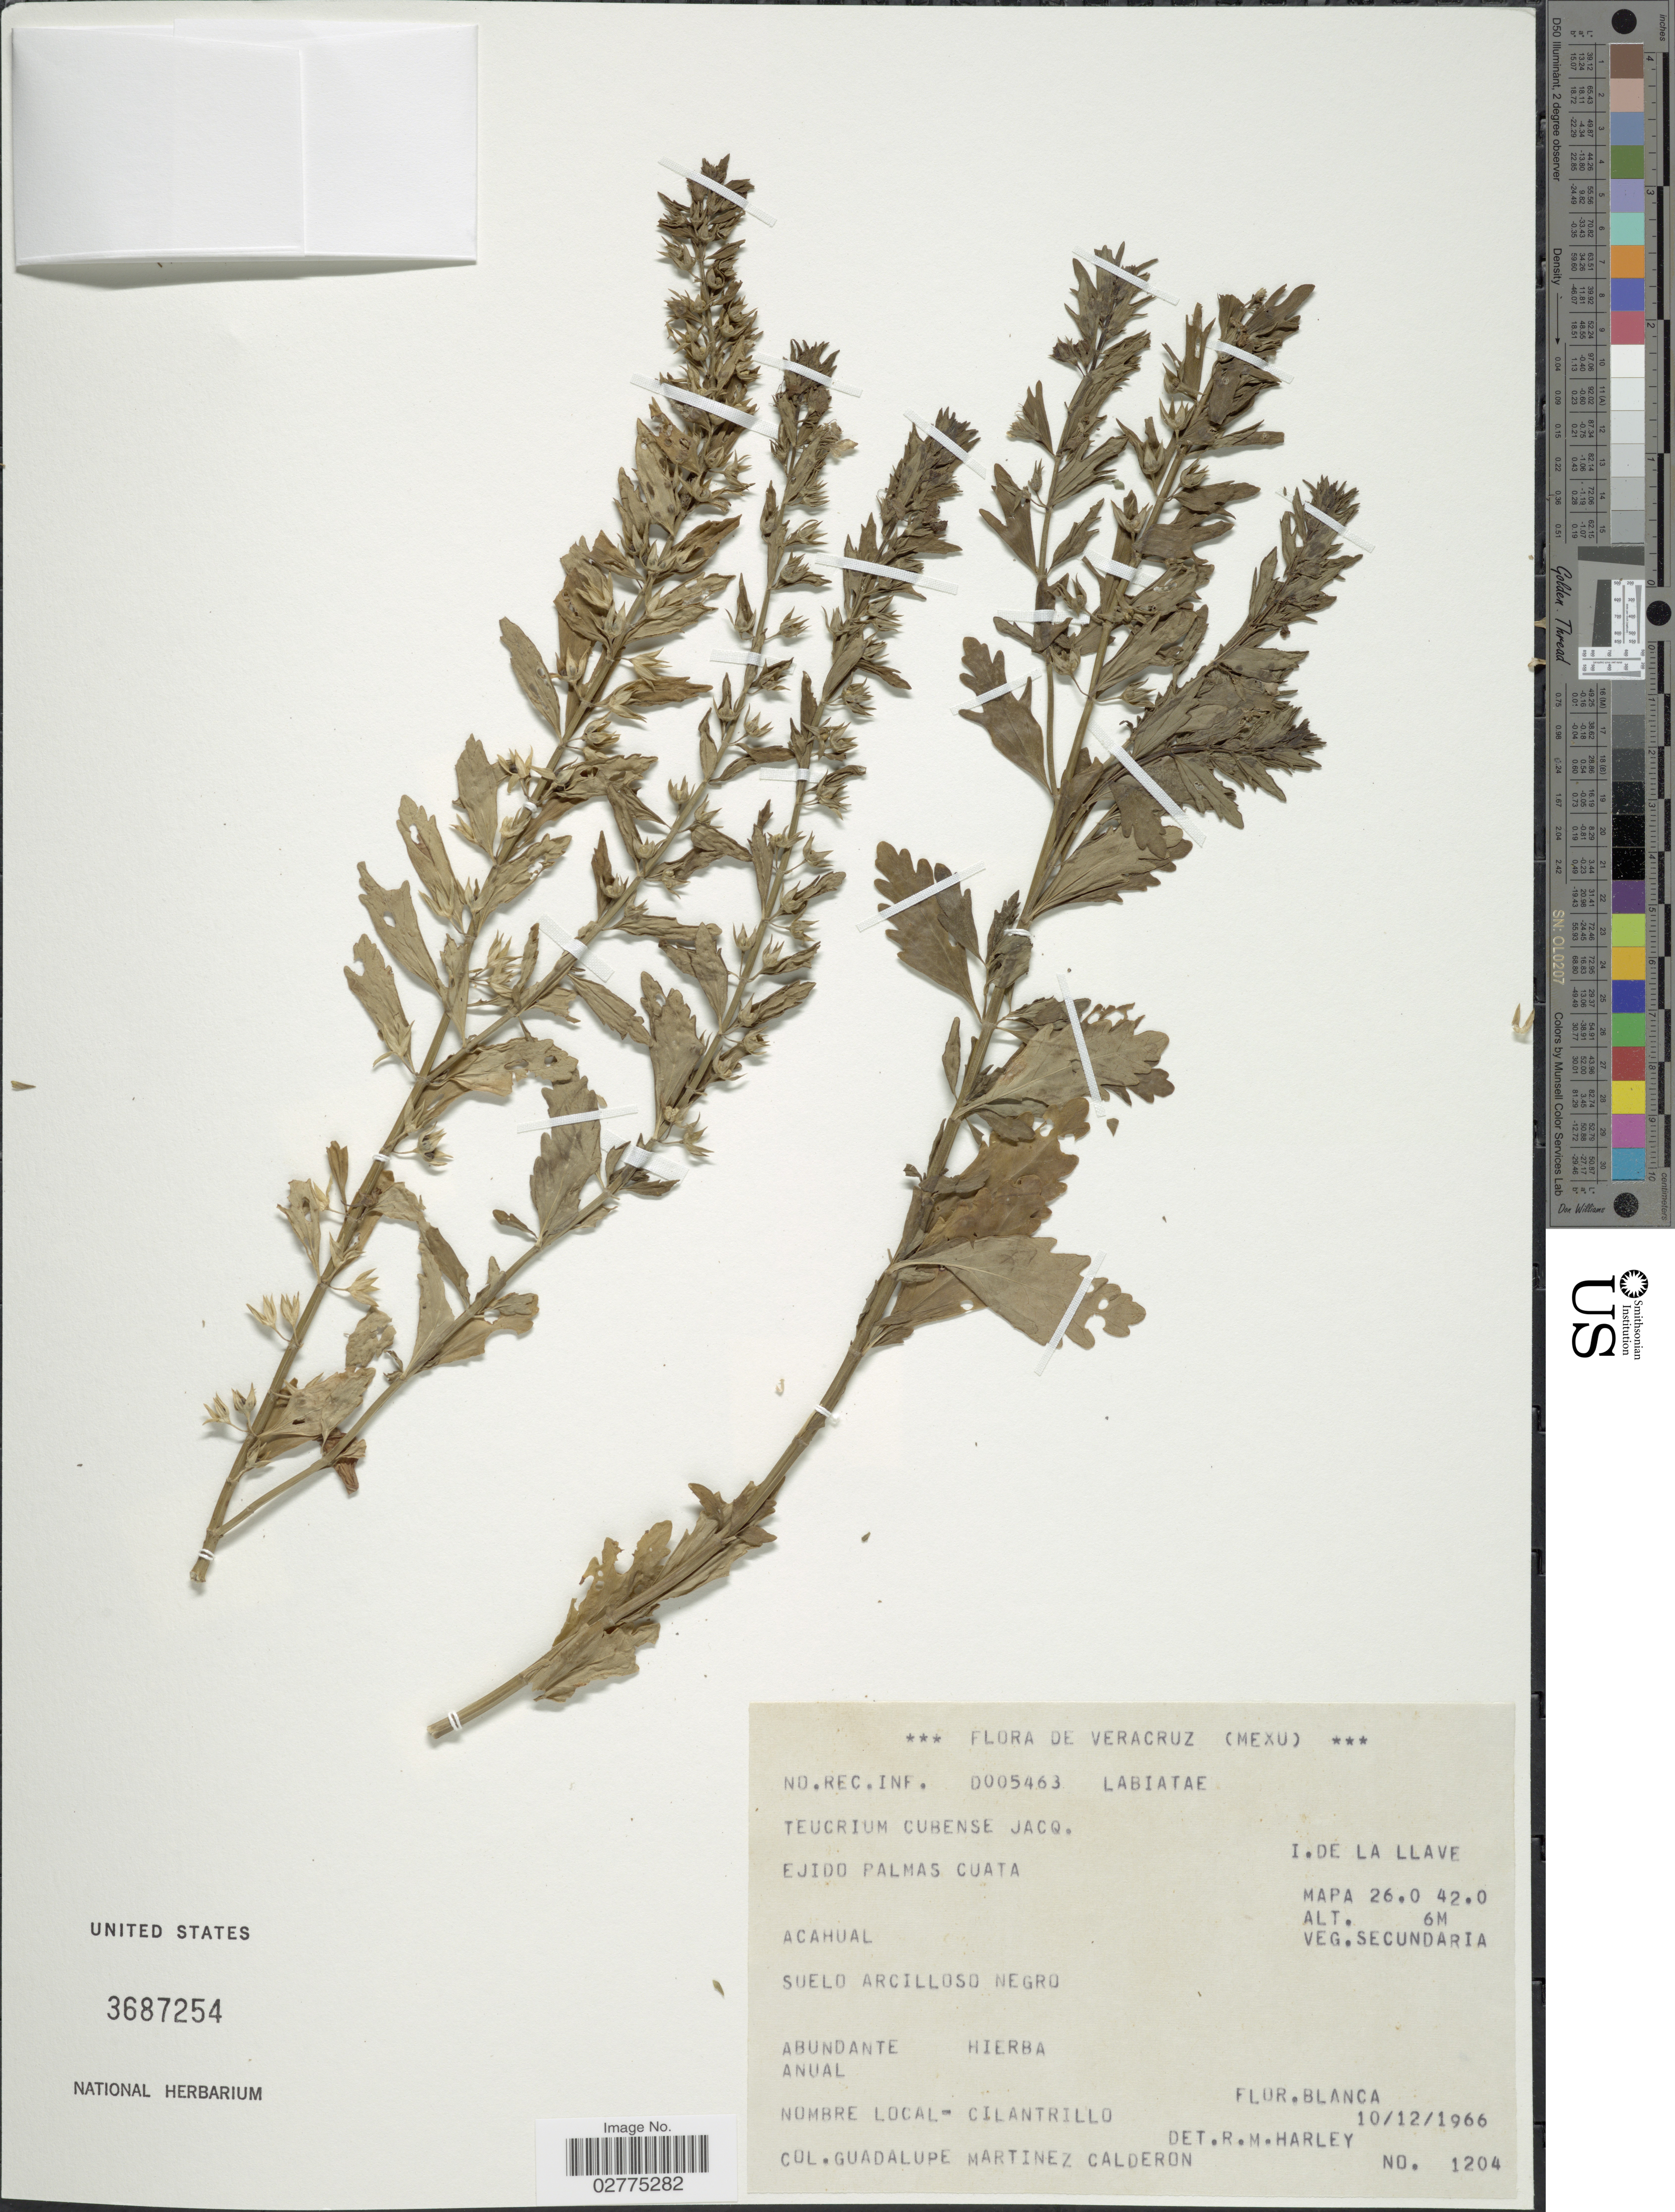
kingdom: Plantae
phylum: Tracheophyta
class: Magnoliopsida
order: Lamiales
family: Lamiaceae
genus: Teucrium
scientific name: Teucrium cubense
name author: Jacq.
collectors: G. Martinez-C.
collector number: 1204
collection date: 1966-12-10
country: Mexico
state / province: Veracruz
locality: De Veracruz (Mexu) Ejido Palmas Cuata, I. De La Llave, Mapa 26.0 42.0.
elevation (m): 6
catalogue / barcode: US 3687254